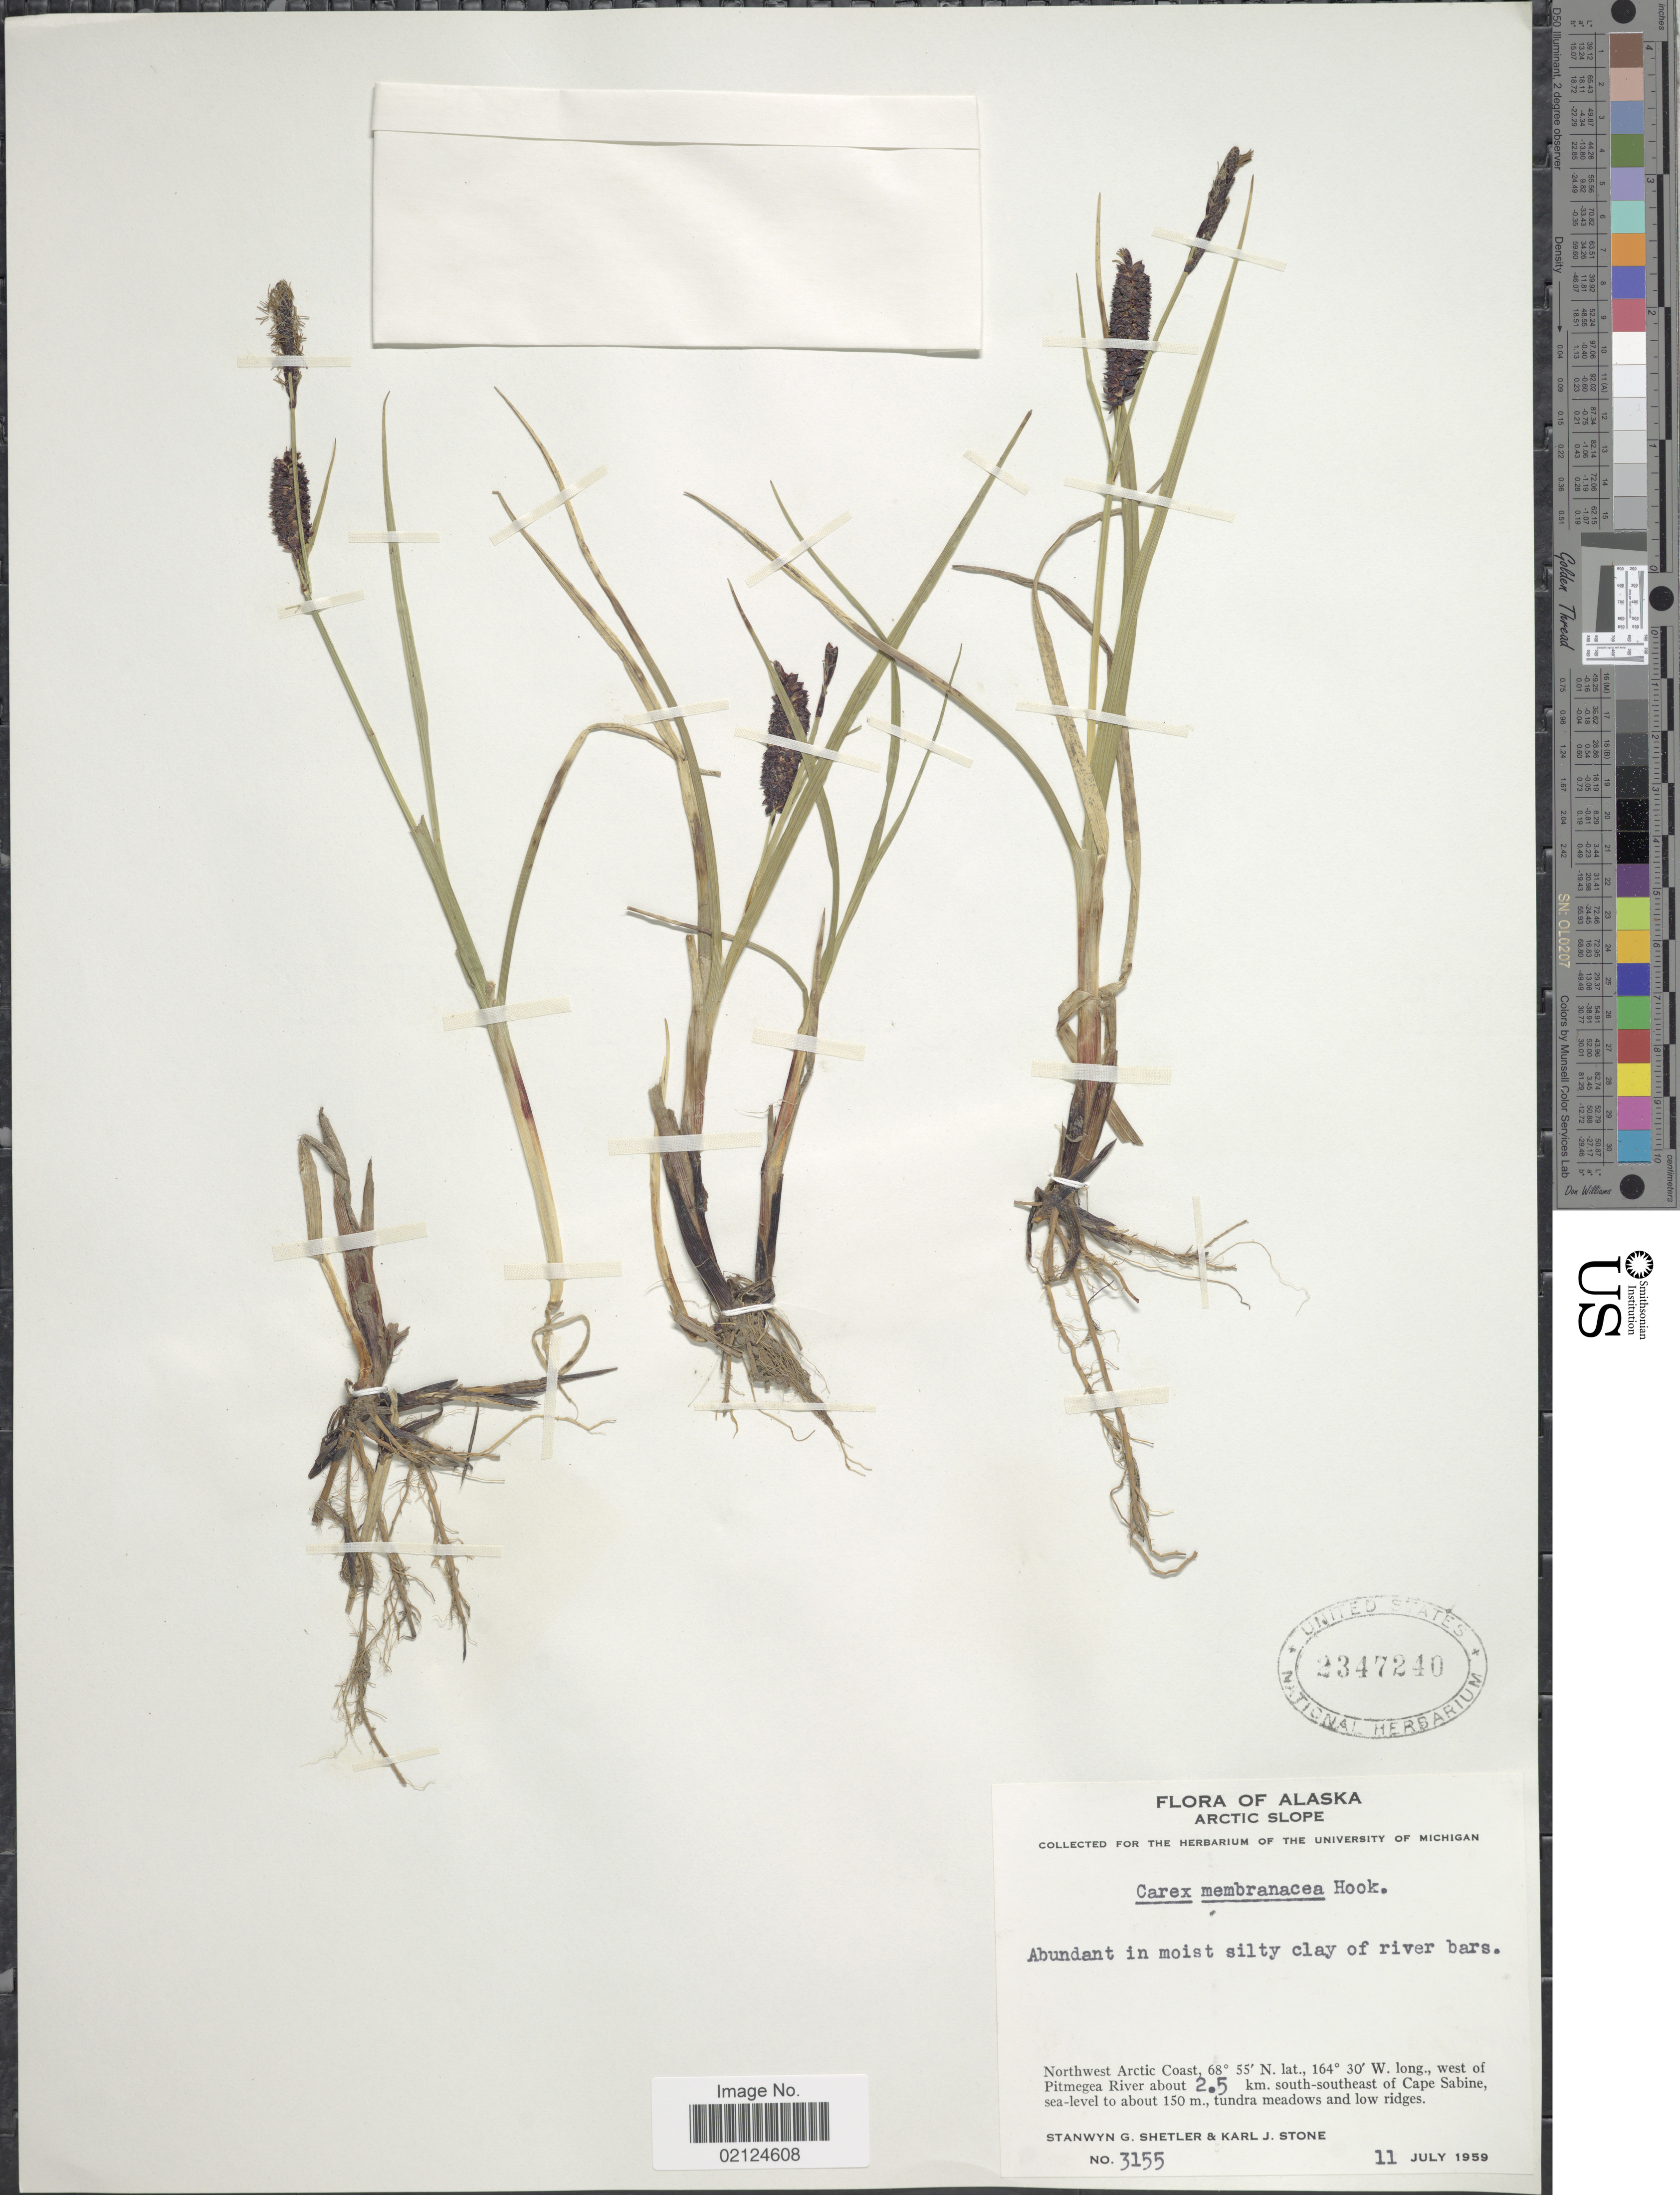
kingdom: Plantae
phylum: Tracheophyta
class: Liliopsida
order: Poales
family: Cyperaceae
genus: Carex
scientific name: Carex membranacea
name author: Hook.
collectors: S. Shetler & K. J. Stone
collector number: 3155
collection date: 1959-07-11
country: United States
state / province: Alaska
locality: Arctic Slope, Northwest Arctic Coast, west of Pitmega River about 2.5 km. south-southeast of Cape Sabine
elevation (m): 0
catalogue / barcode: US 2347240